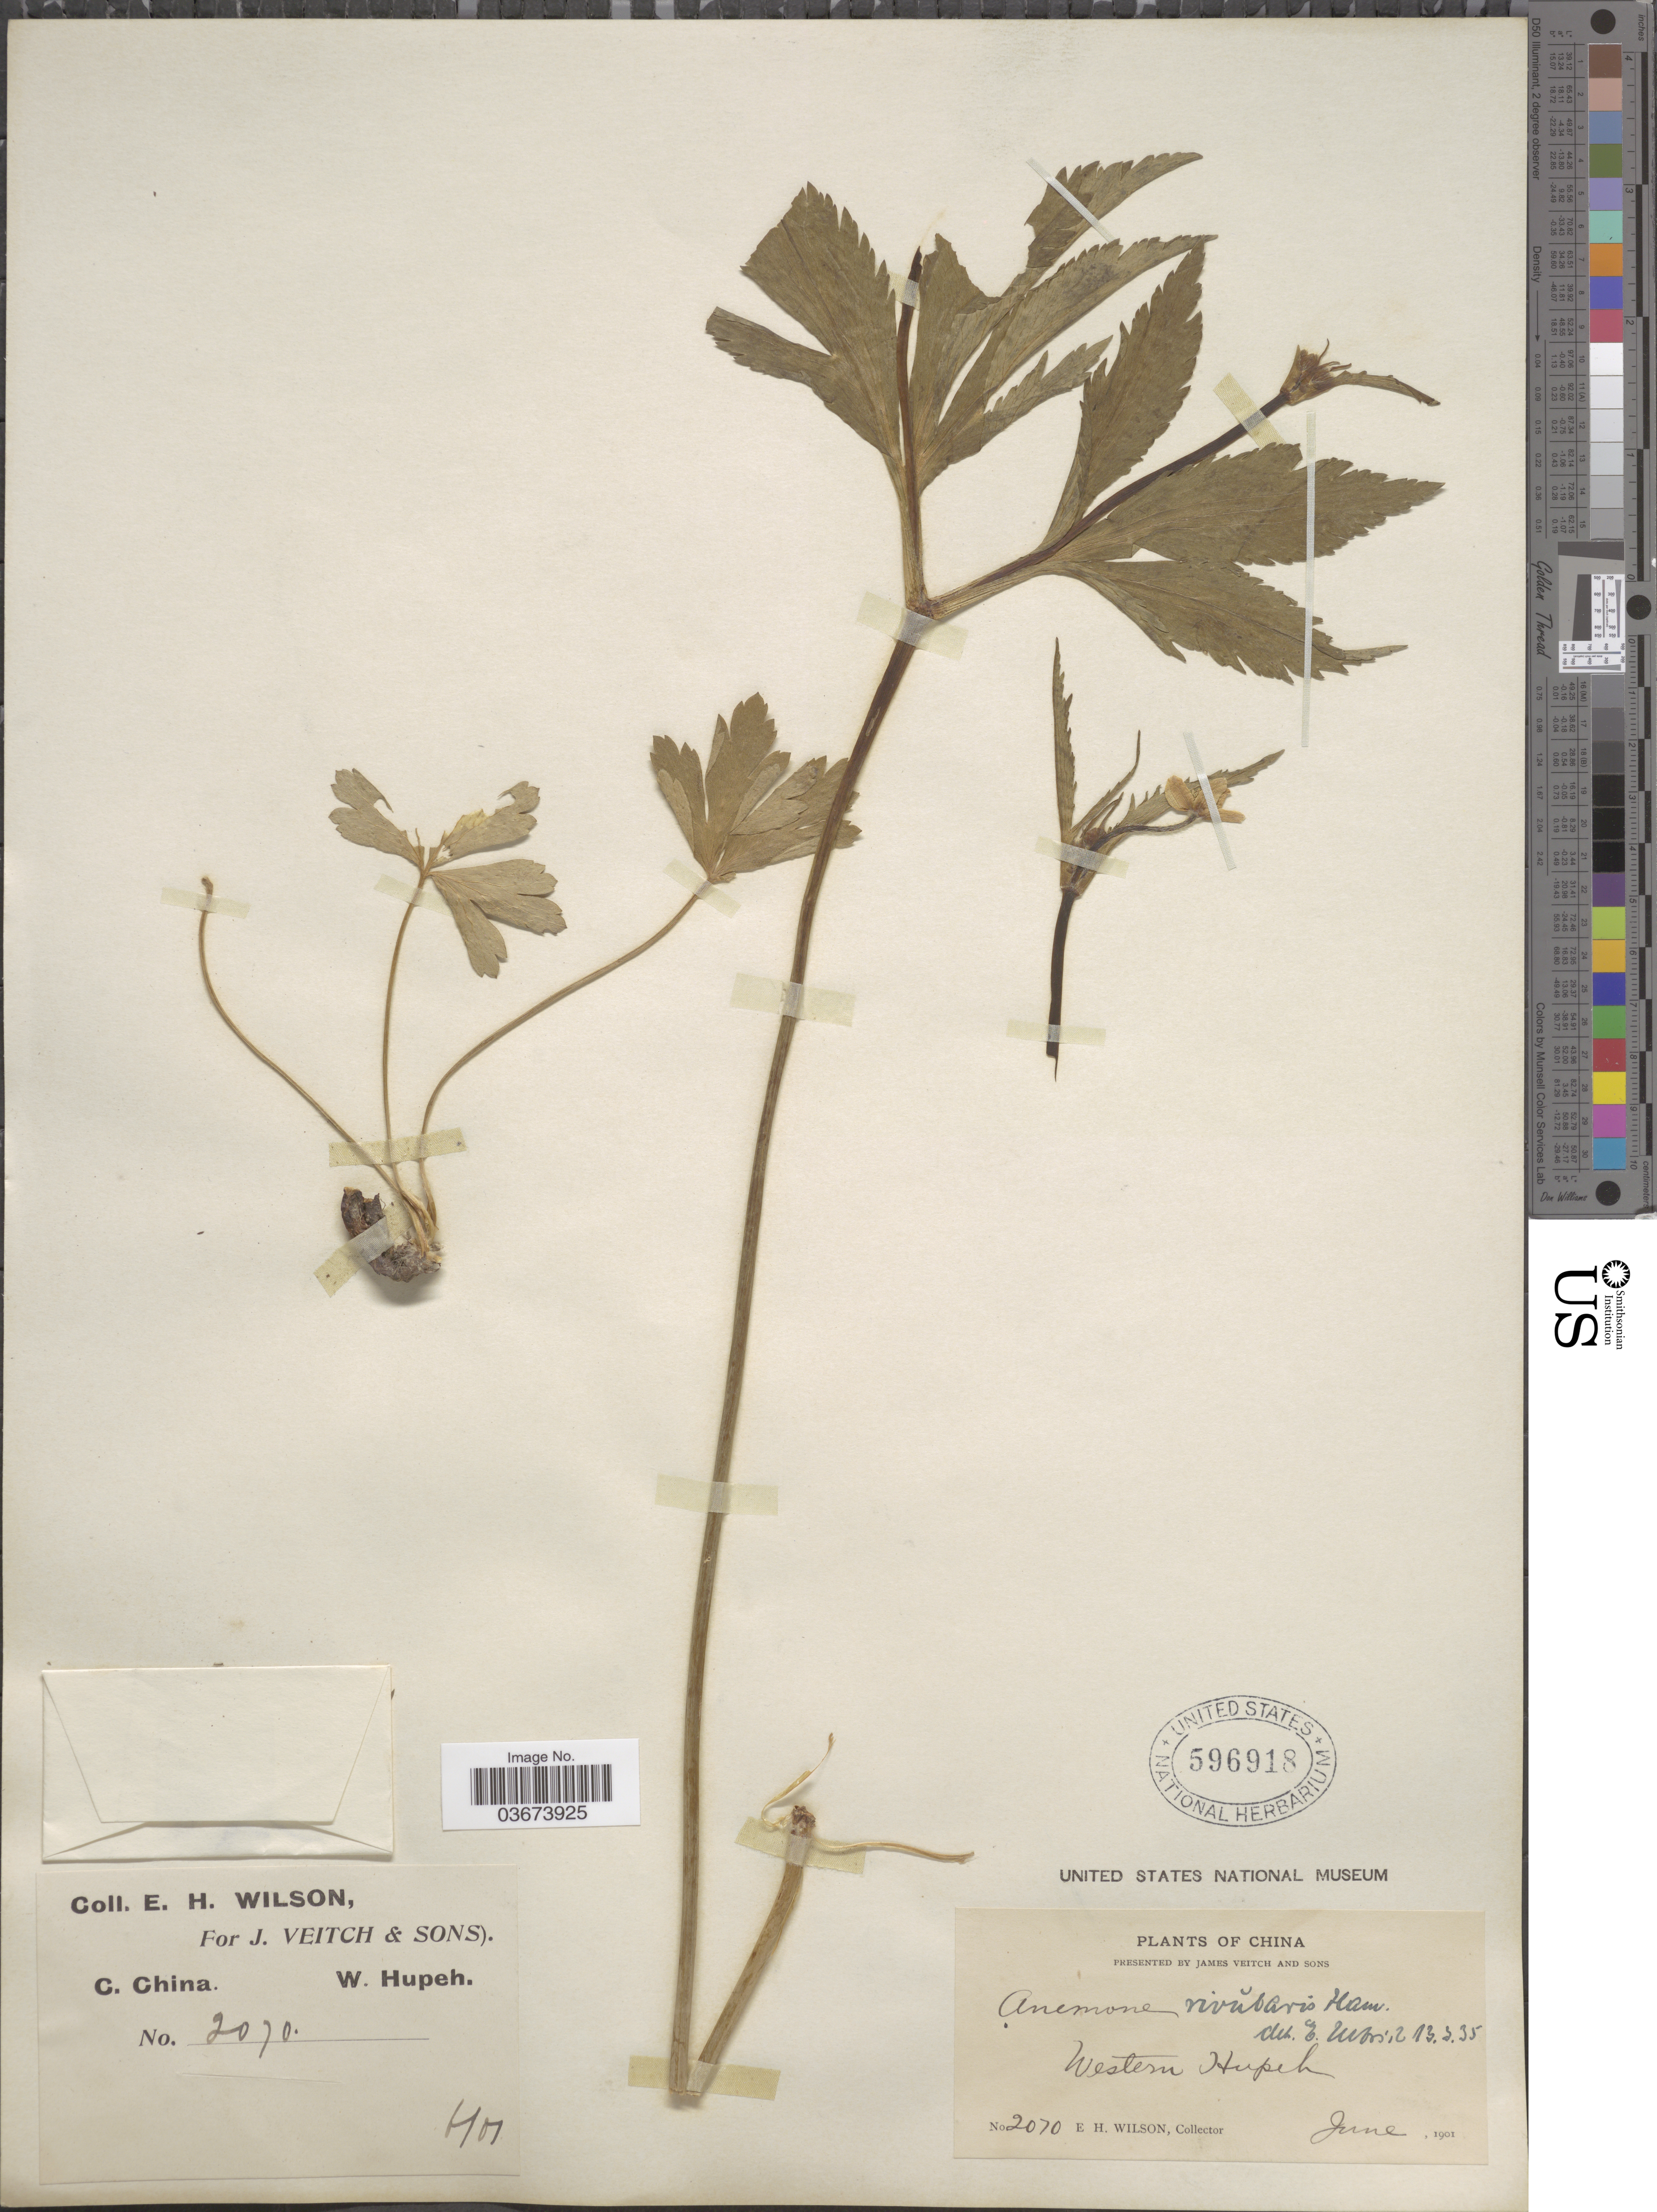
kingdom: Plantae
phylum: Tracheophyta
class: Magnoliopsida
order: Ranunculales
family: Ranunculaceae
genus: Anemone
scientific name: Anemone rivularis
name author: Buch.-Ham. ex DC.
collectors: E. Wilson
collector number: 2070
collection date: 1901-06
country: China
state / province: Hubei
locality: C. China. Western Hupeh.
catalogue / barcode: US 596918